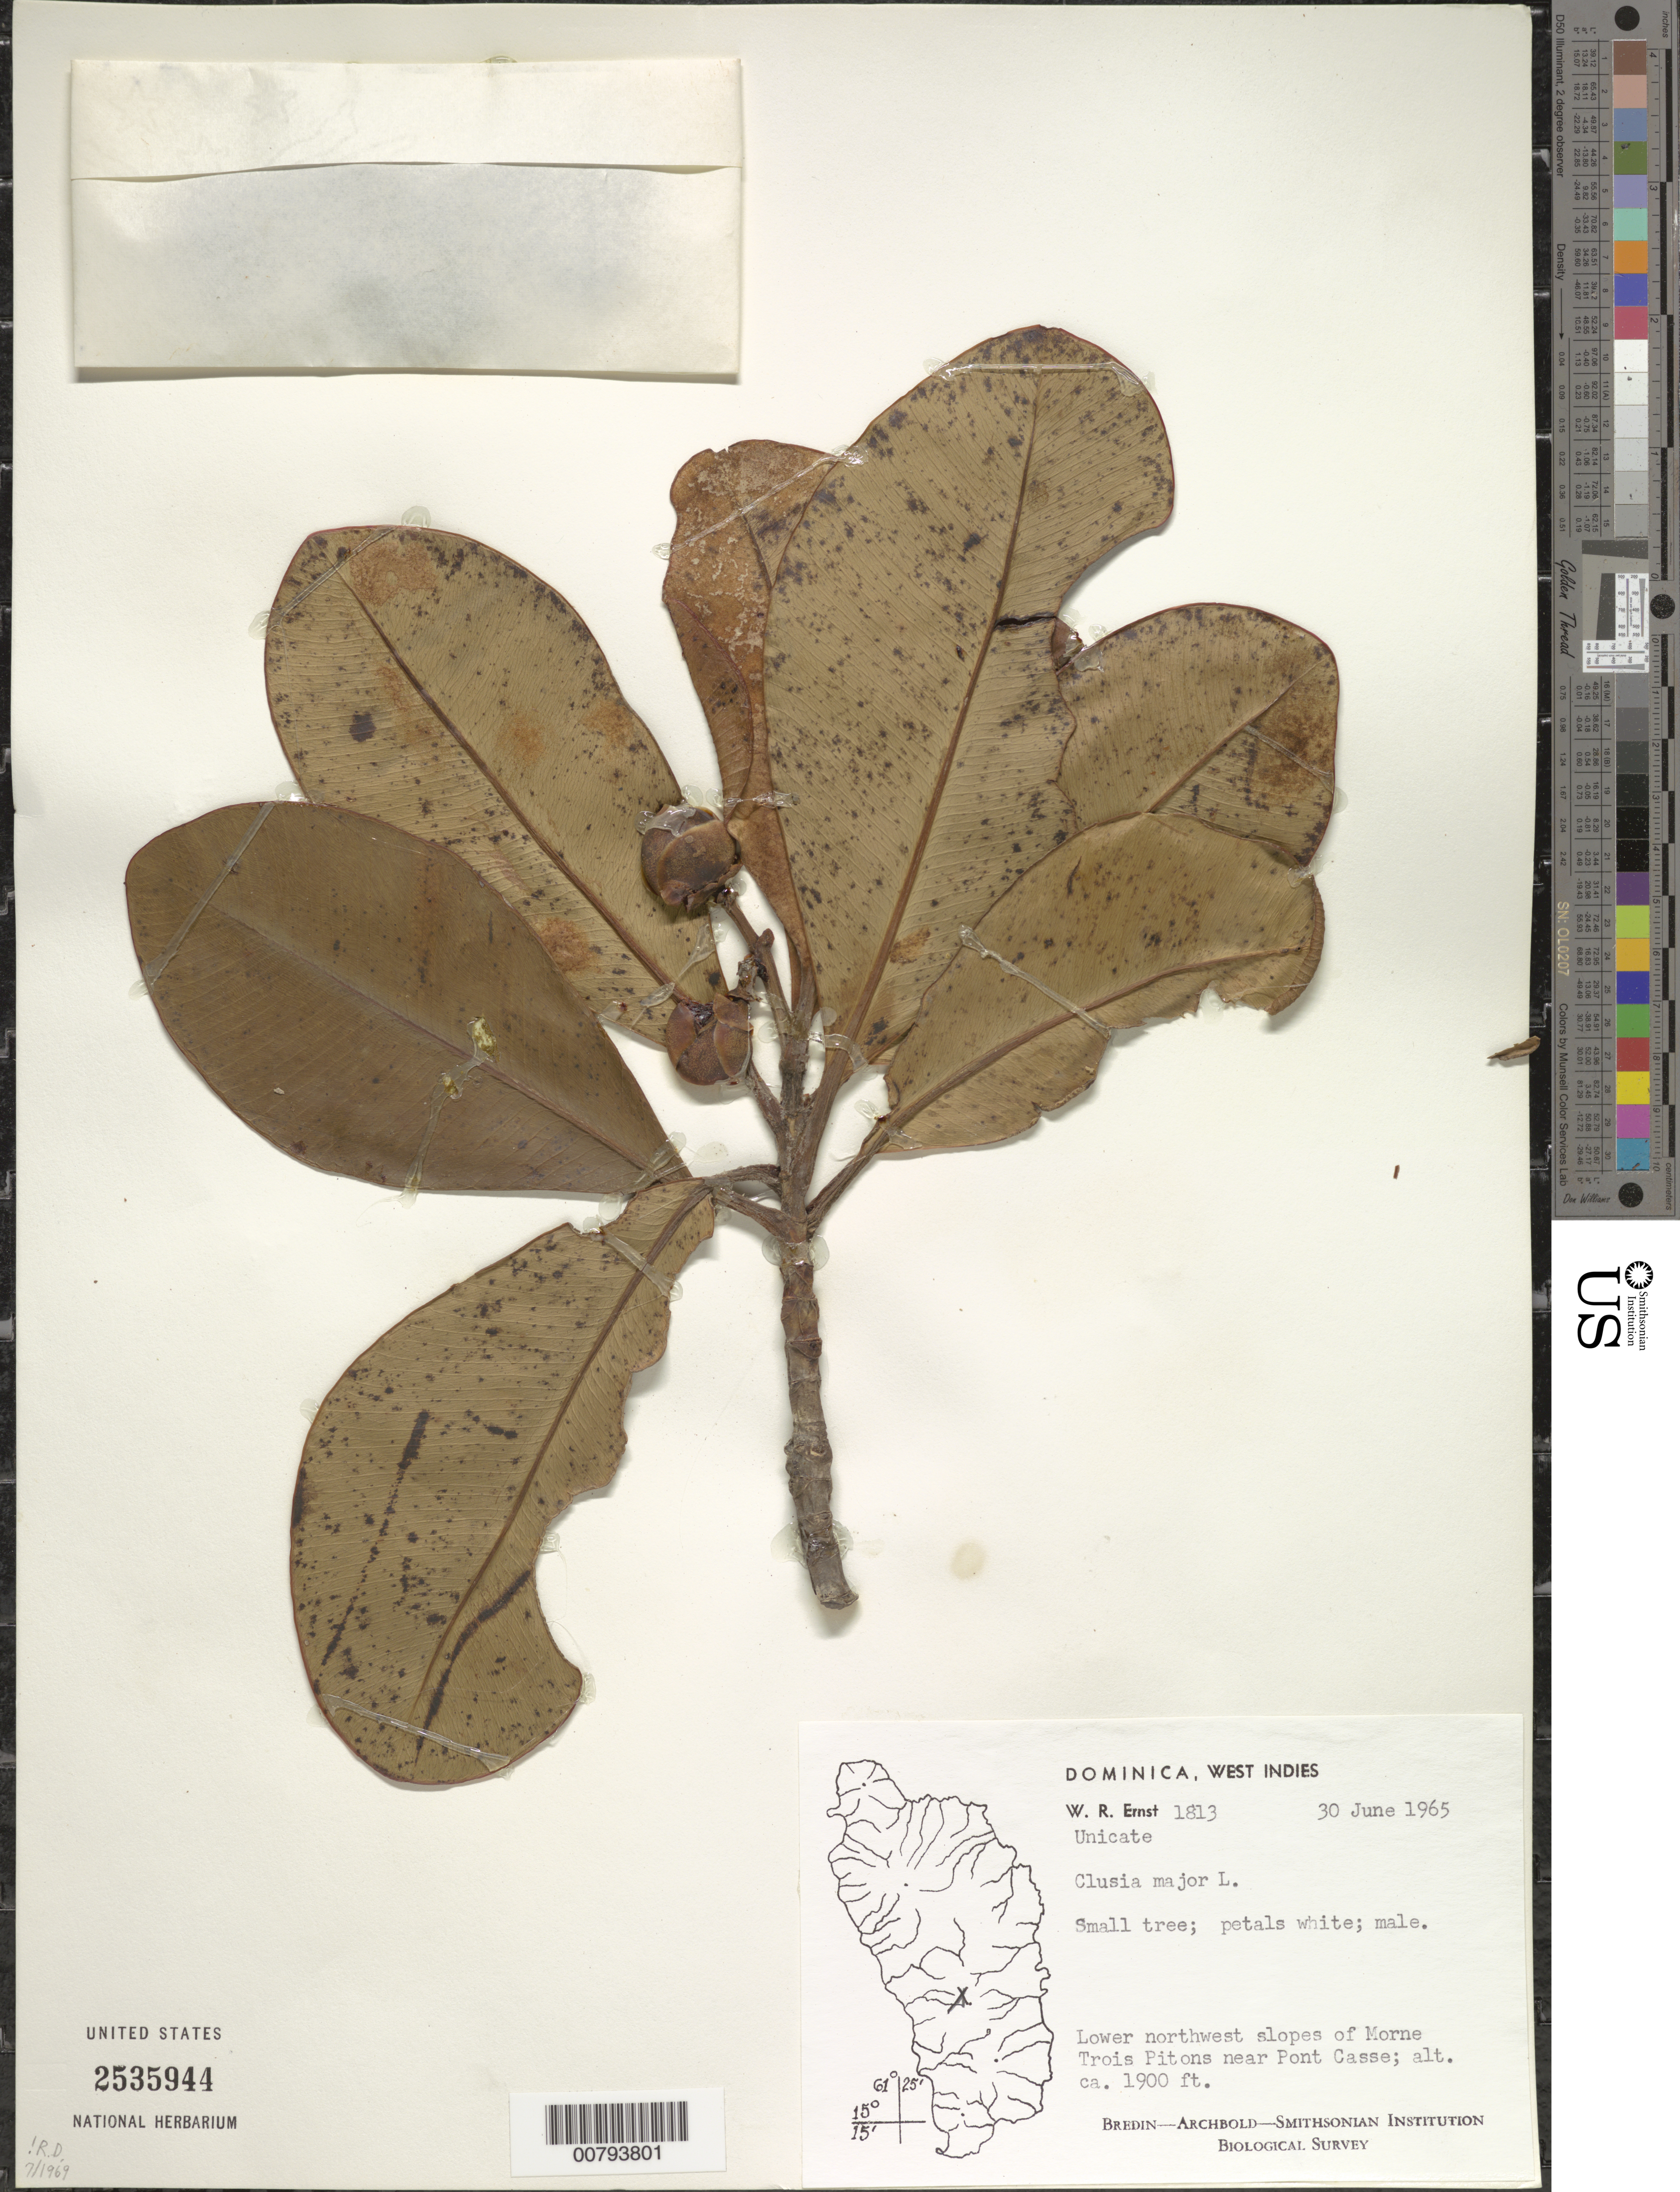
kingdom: Plantae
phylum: Tracheophyta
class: Magnoliopsida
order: Malpighiales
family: Clusiaceae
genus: Clusia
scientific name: Clusia major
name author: L.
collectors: W. R. Ernst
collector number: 1813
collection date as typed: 30 Jun 1965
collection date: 1965-06-30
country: Dominica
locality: Lower northwest slopes of Morne Trois Pitons near Pont Casse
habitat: Lower morne slopes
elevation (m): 579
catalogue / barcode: US 2535944